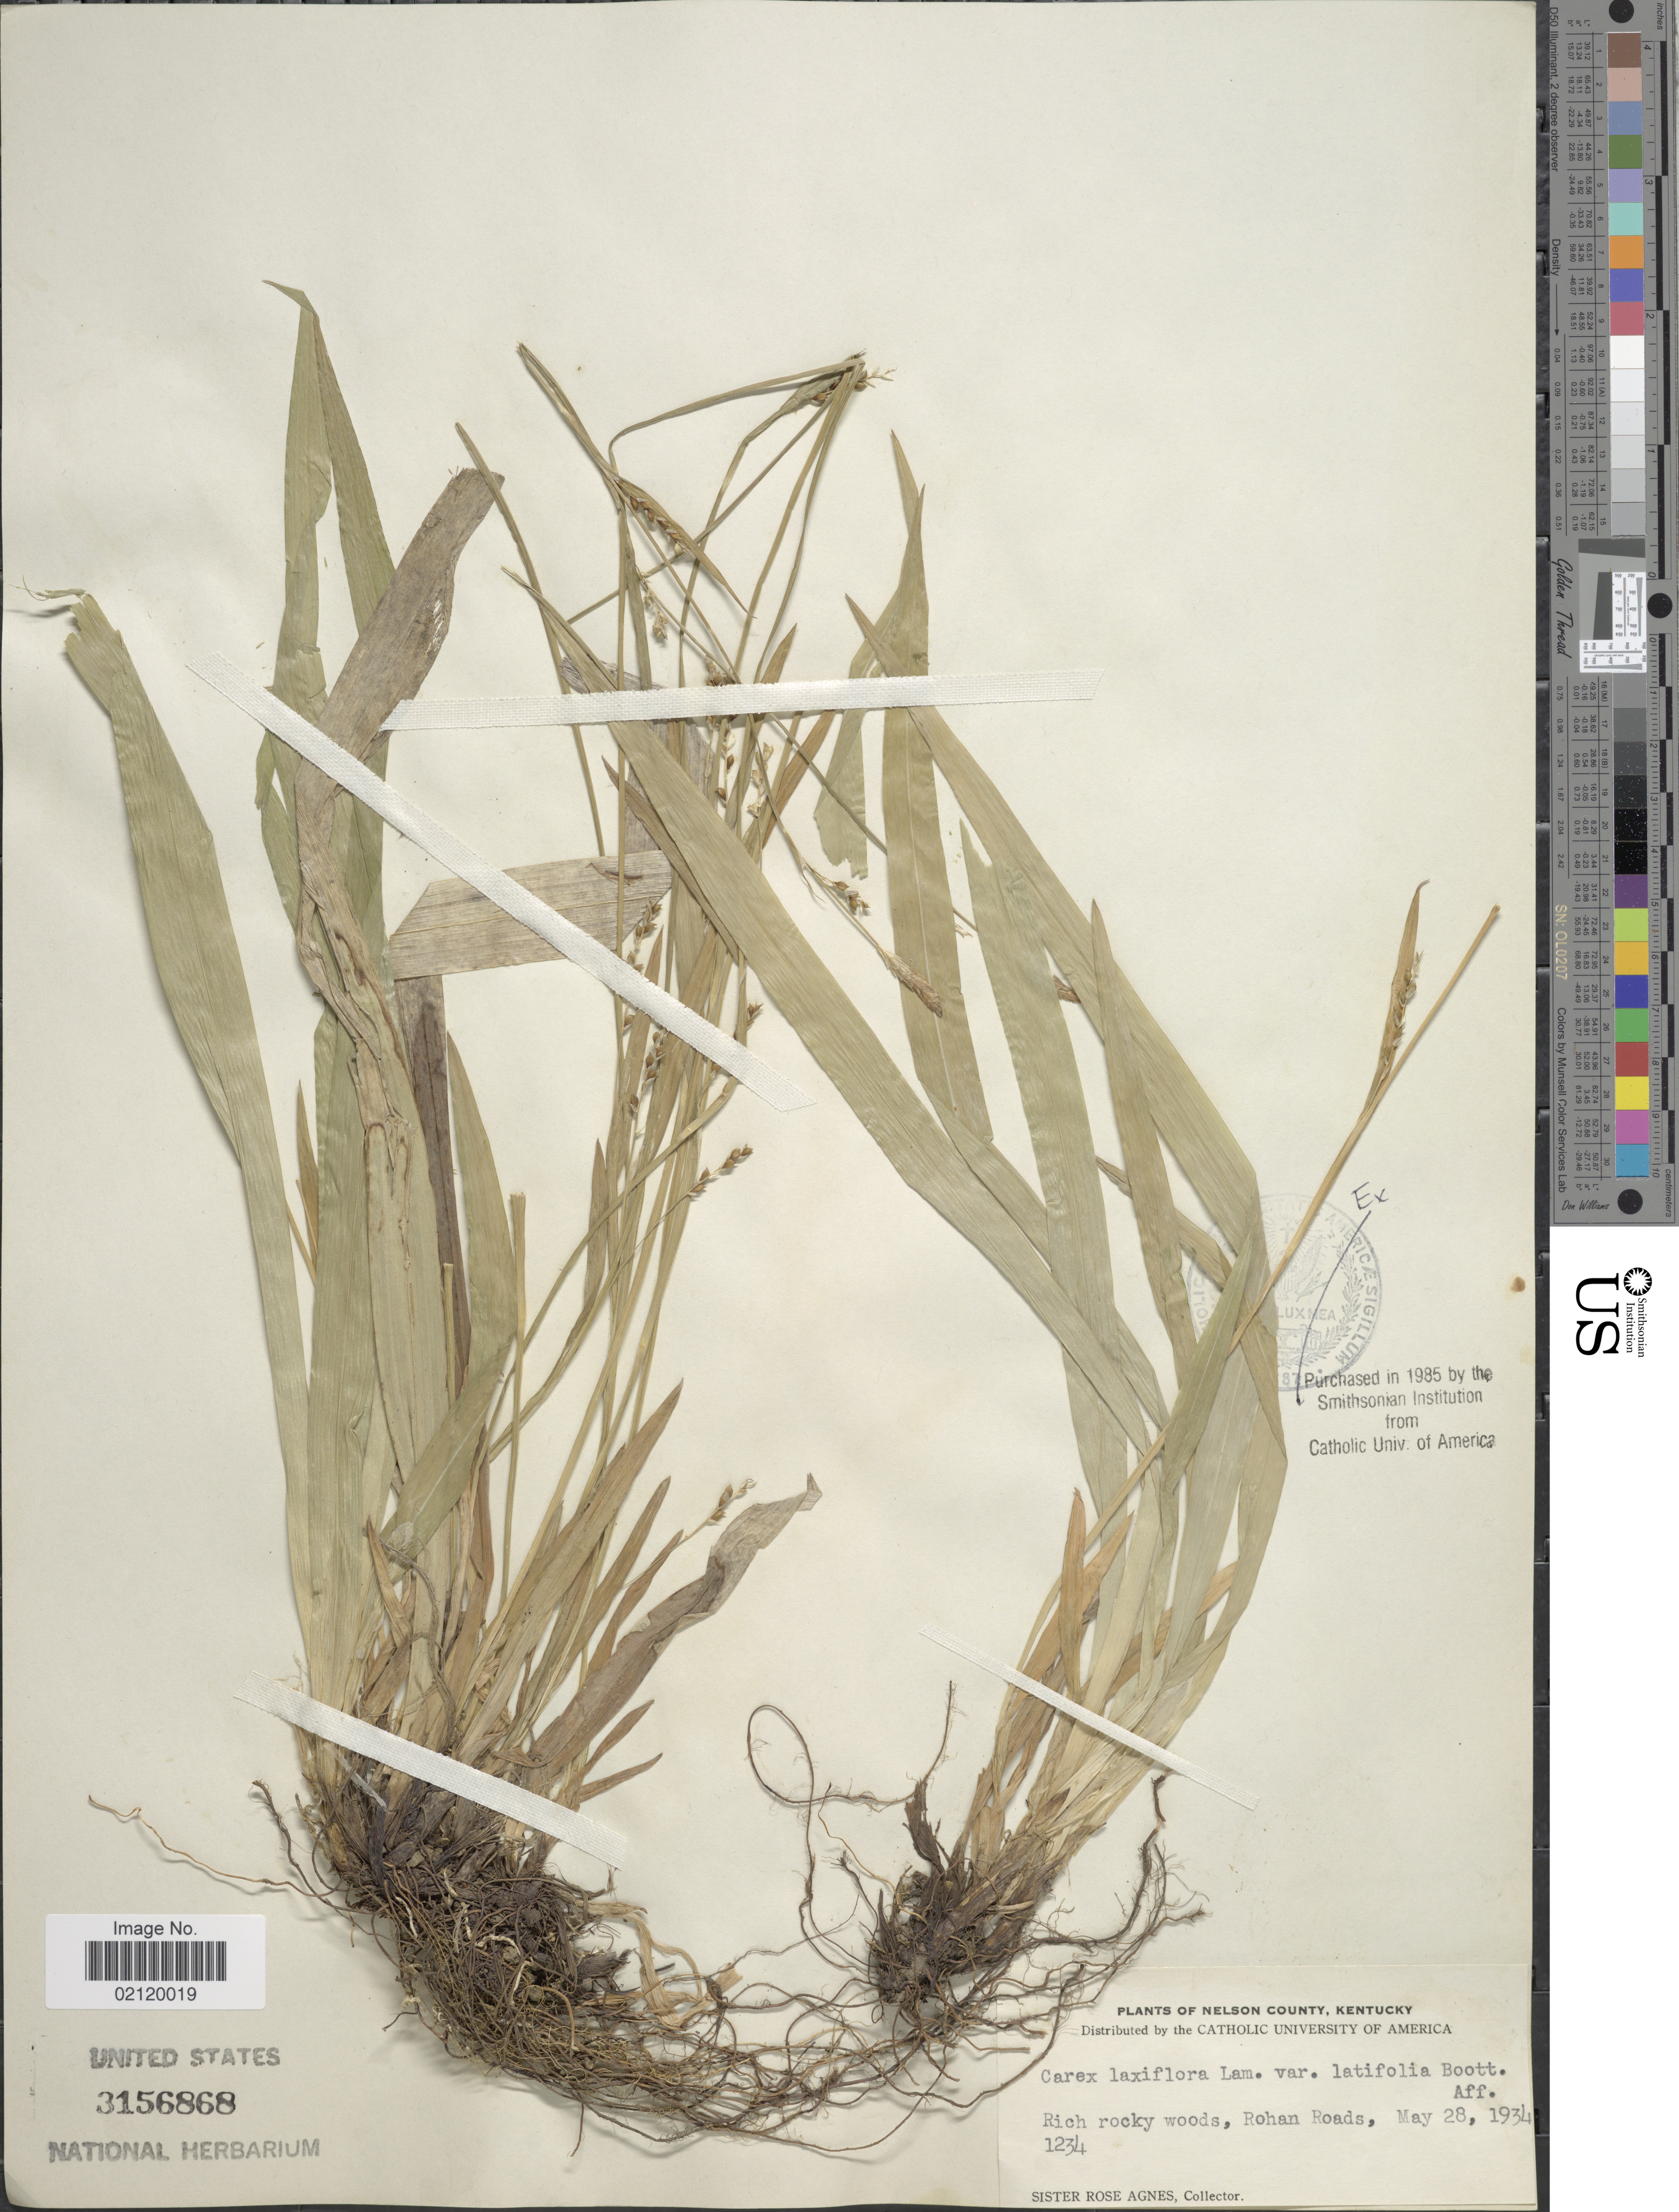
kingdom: Plantae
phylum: Tracheophyta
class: Liliopsida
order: Poales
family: Cyperaceae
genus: Carex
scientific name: Carex laxiflora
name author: Lam.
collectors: Sister Rose Agnes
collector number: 1234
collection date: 1934-05-28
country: United States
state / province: Kentucky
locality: Nelson County. Rich rocky woods, Rohan Roads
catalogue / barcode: US 3156868